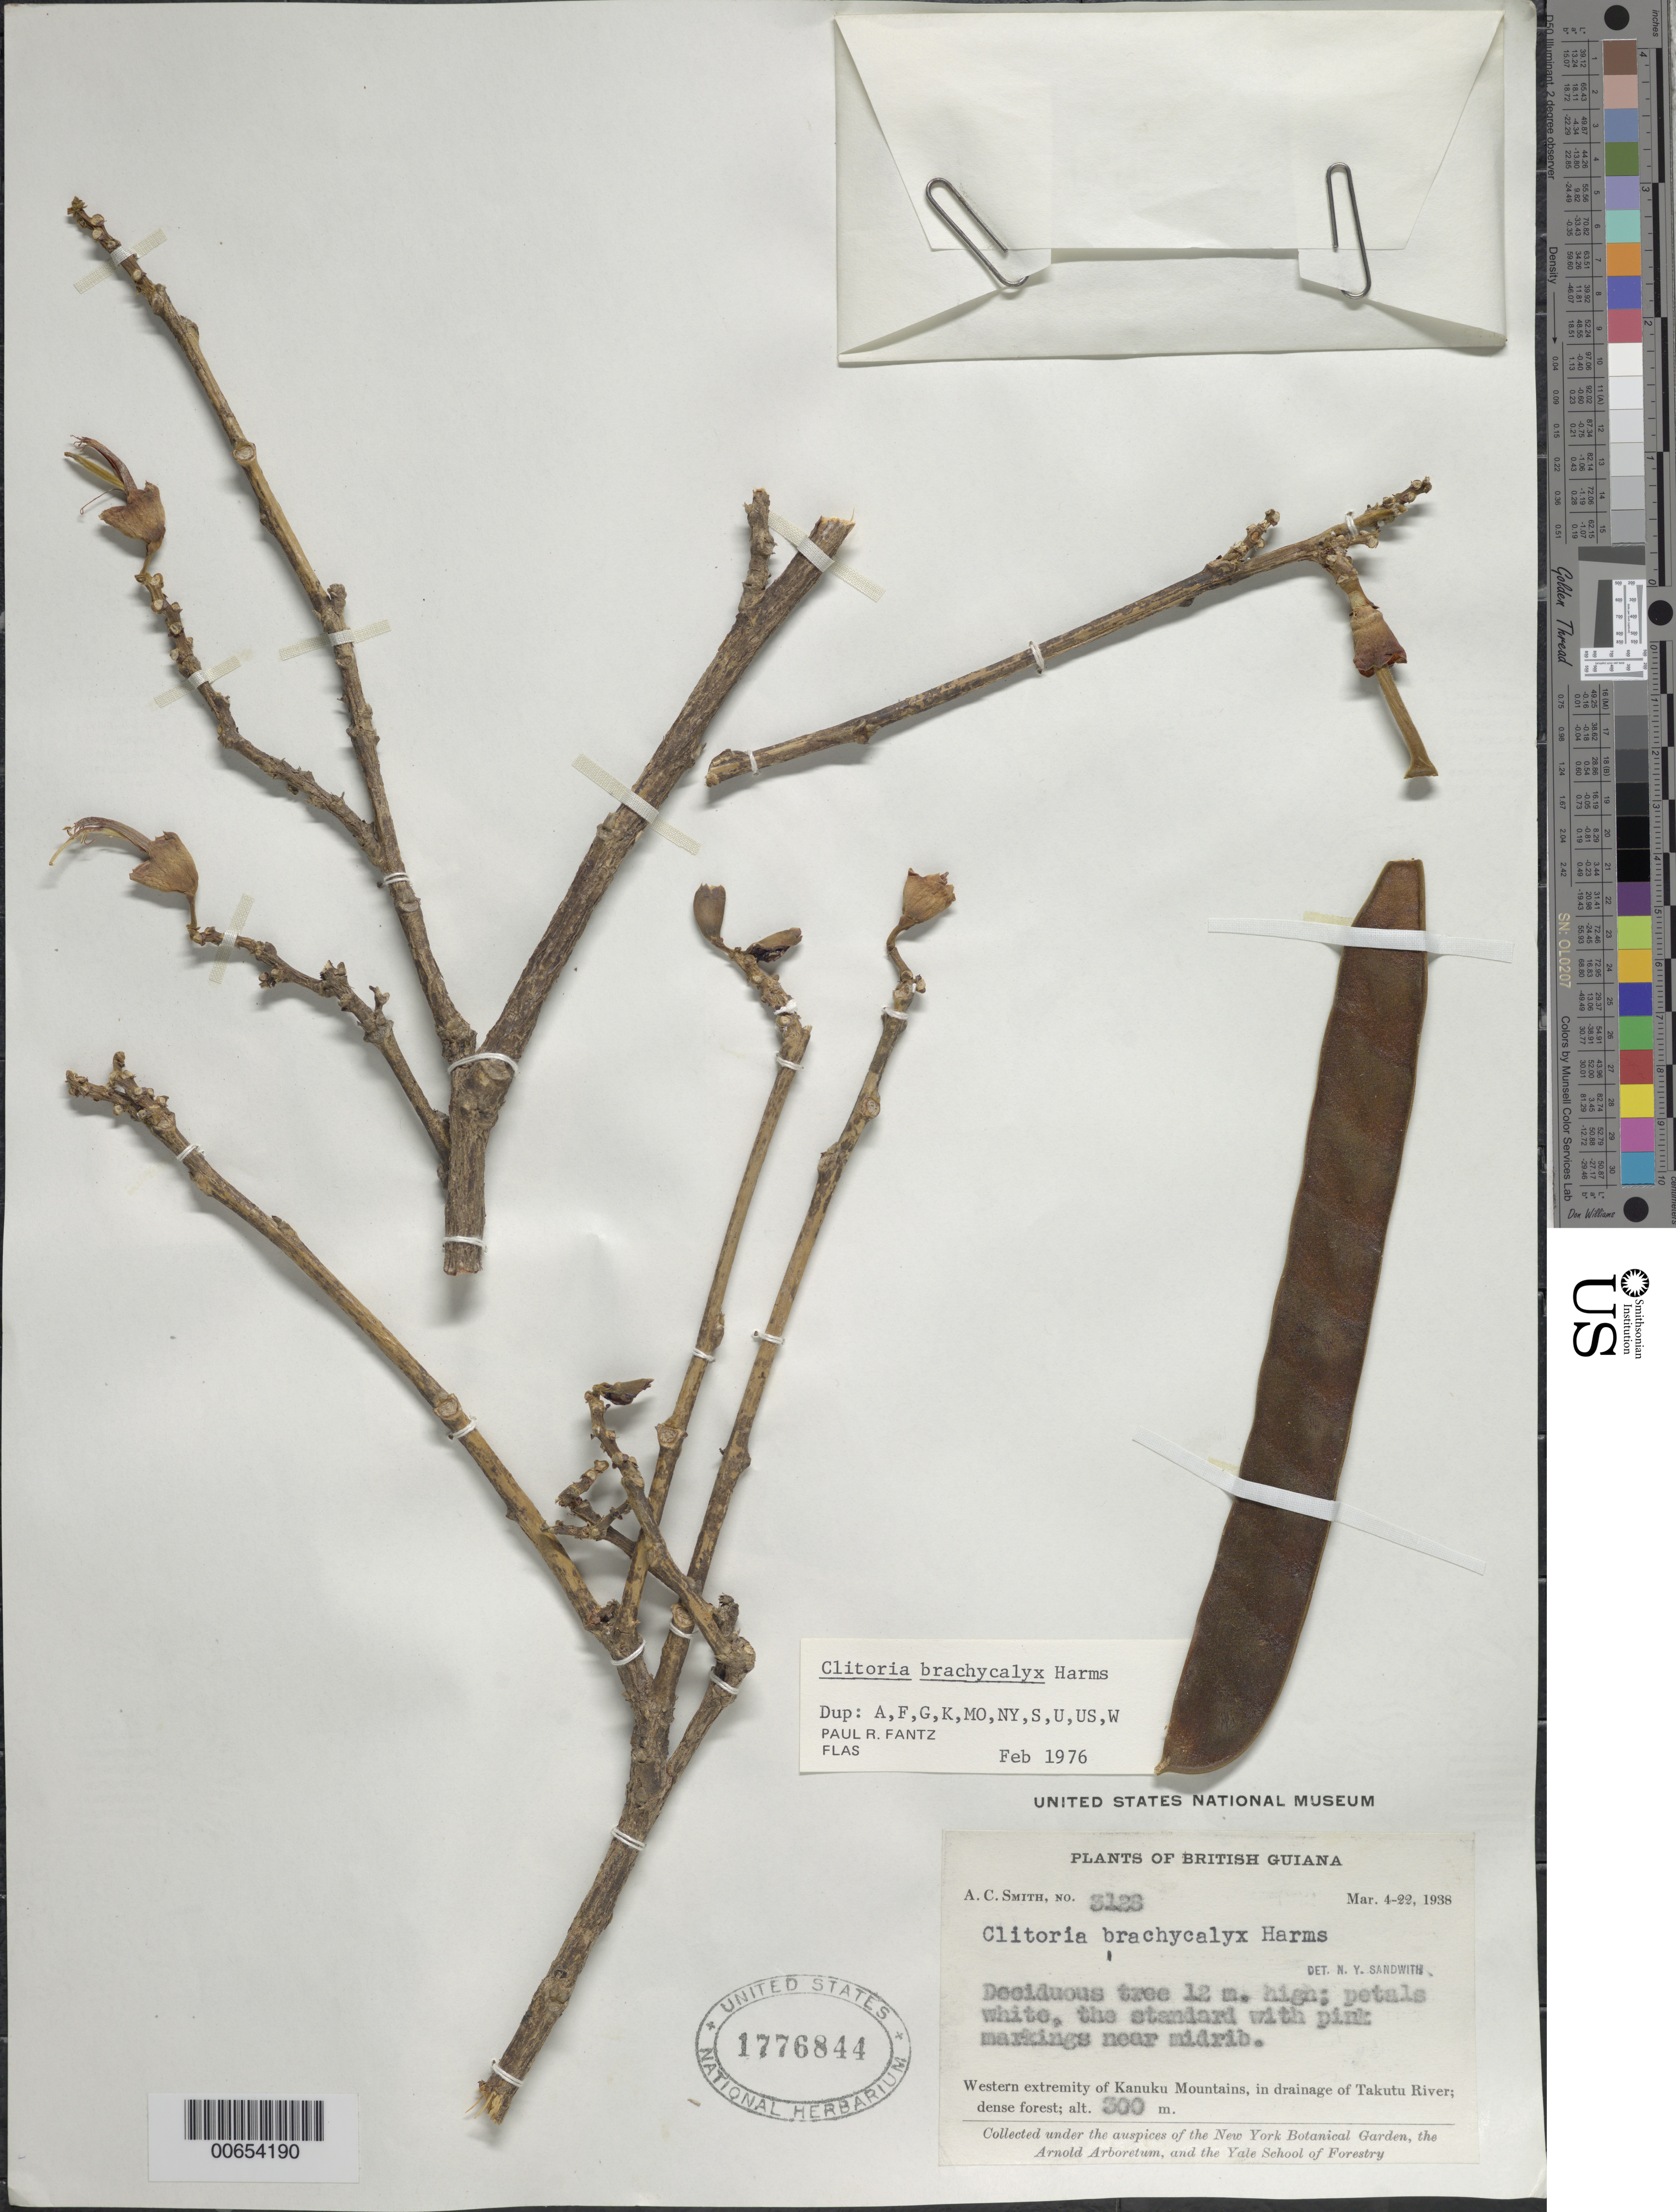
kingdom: Plantae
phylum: Tracheophyta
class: Magnoliopsida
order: Fabales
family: Fabaceae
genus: Clitoria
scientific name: Clitoria brachycalyx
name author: Harms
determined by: Fantz, P. R., (FLAS), University of Florida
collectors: A. C. Smith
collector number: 3128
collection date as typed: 4-Mar-38 to 22-Mar-38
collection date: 1938-03-04/1938-03-22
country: Guyana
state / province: U. Takutu-U. Essequibo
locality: Kanuku Mts., drainage of Takutu R., western extremity of Kanuku Mountains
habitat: Dense forest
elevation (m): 300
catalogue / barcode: US 1776844